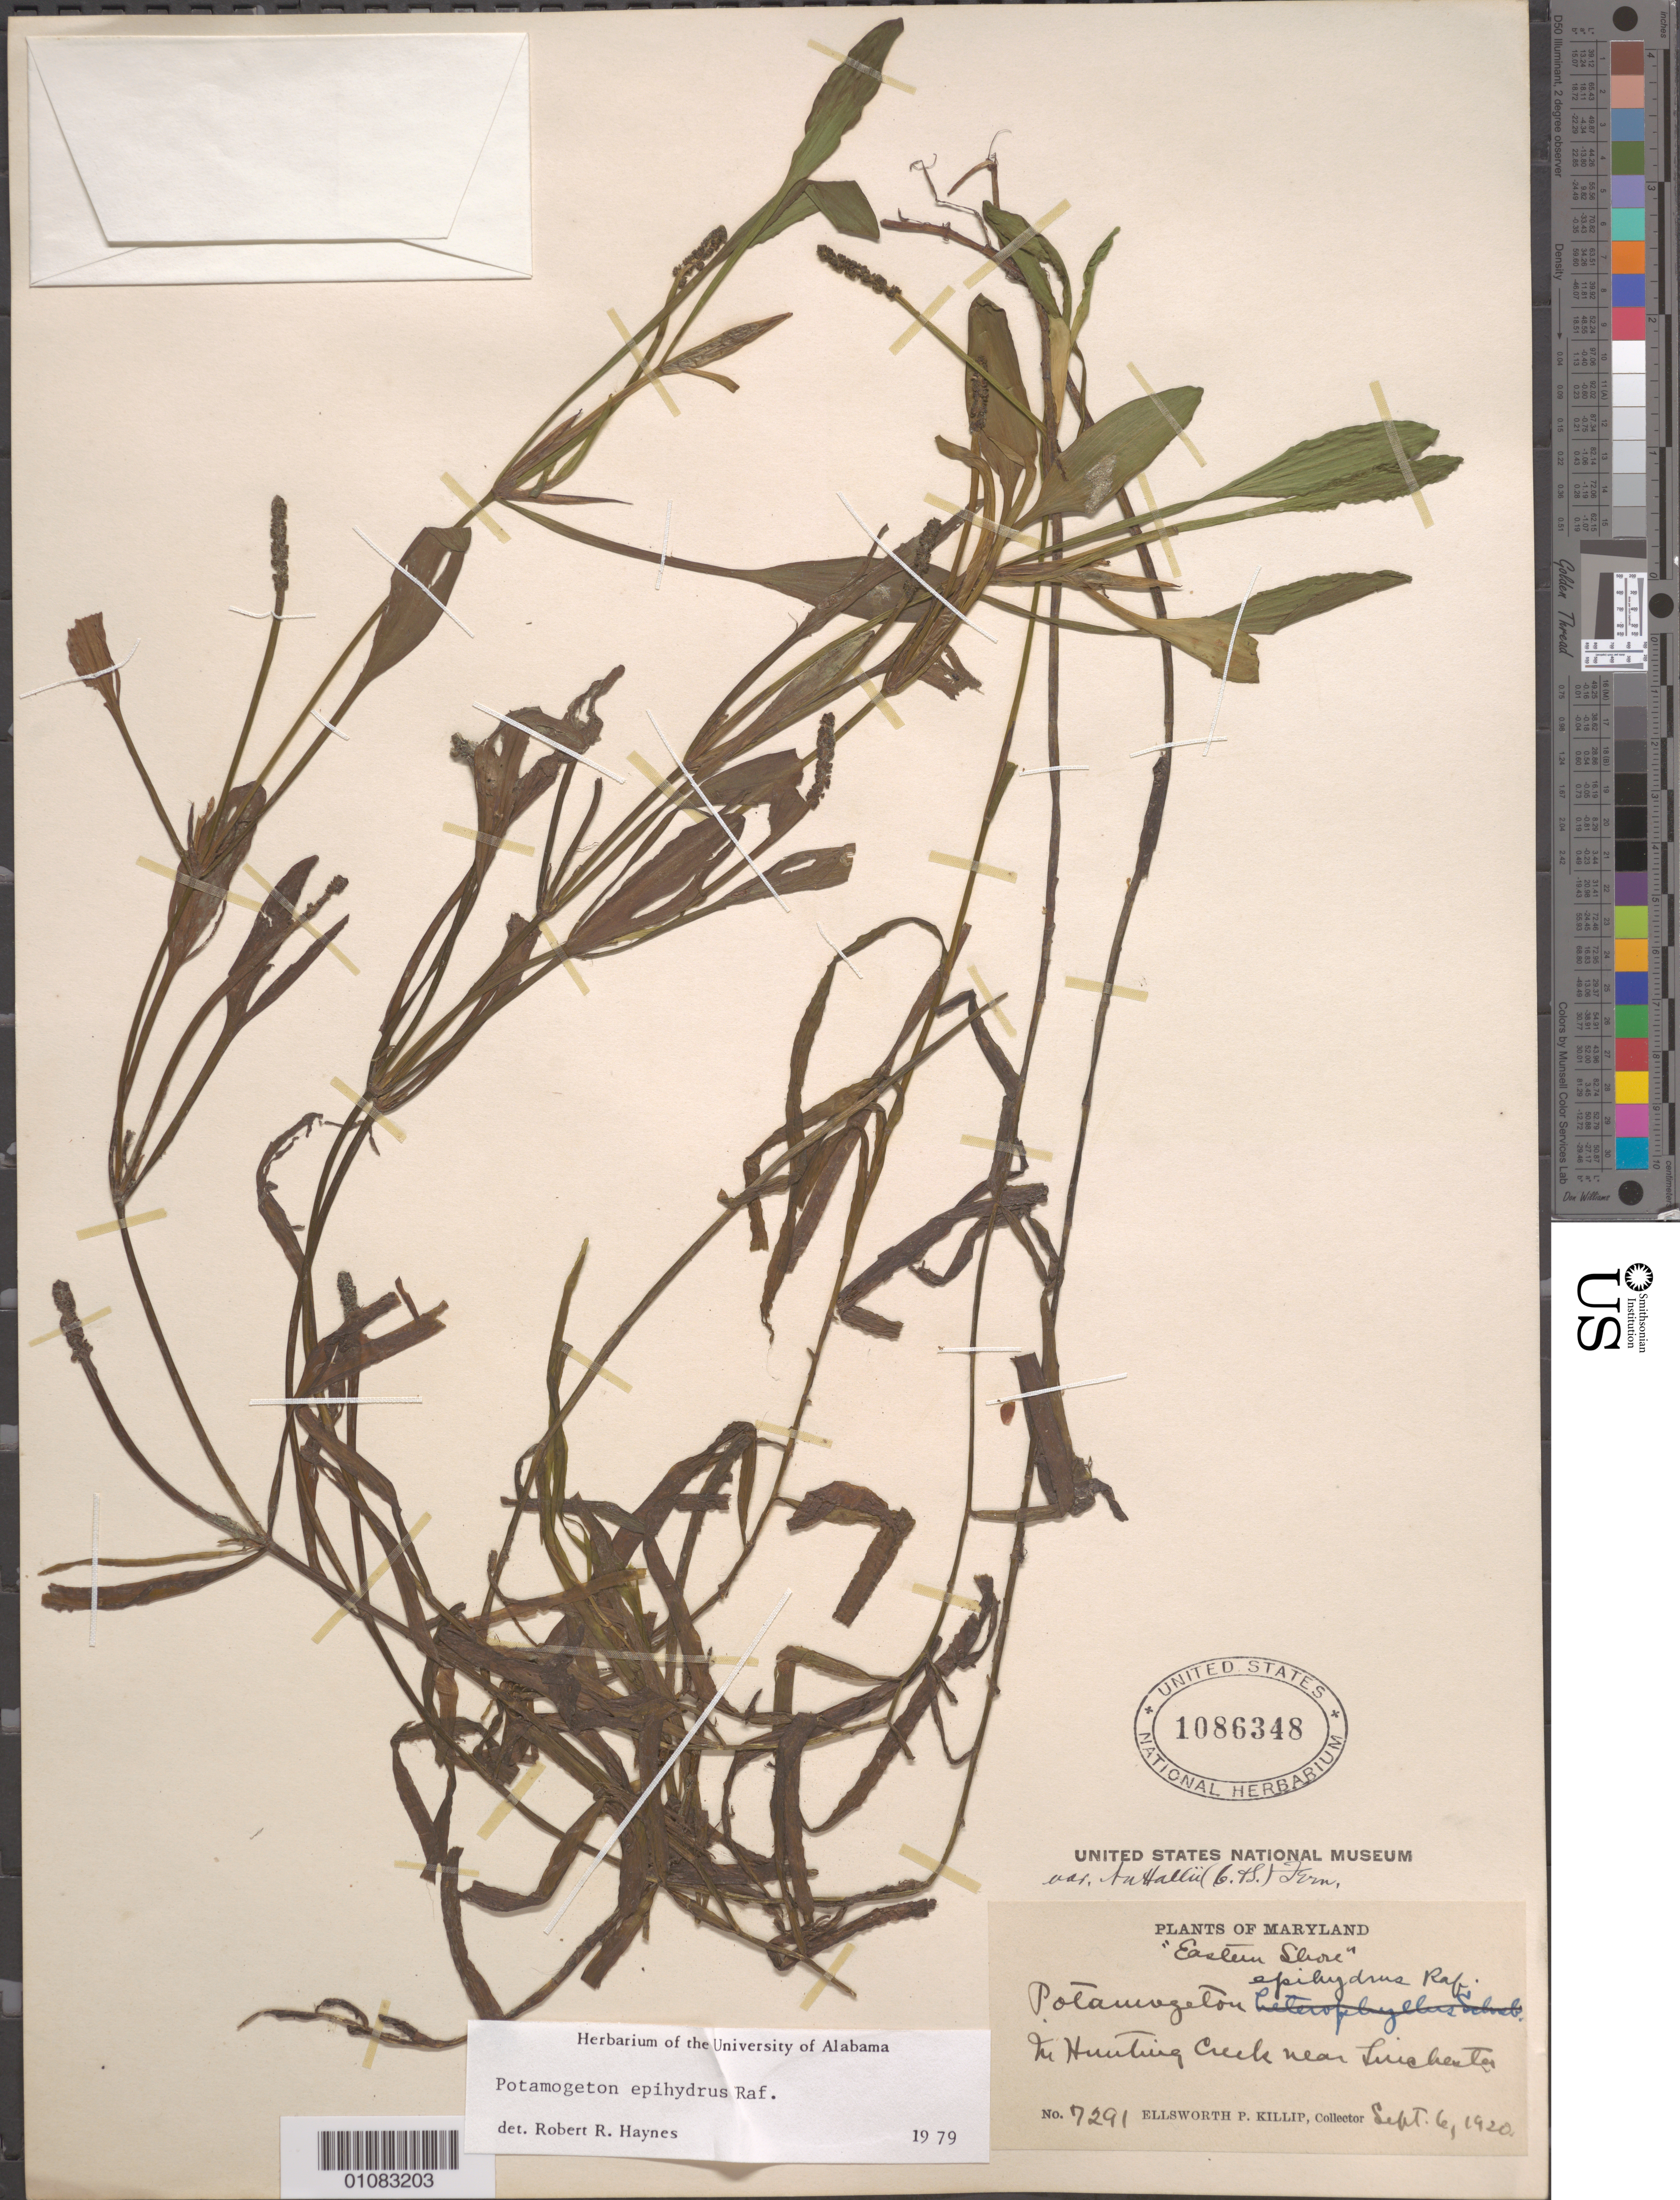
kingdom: Plantae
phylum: Tracheophyta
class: Liliopsida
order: Alismatales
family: Potamogetonaceae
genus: Potamogeton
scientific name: Potamogeton epihydrus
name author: Raf.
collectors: E. P. Killip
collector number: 7291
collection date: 1920-09-06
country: United States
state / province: Maryland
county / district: Caroline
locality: "Eastern Shore", near Linchester, in Hunting Creek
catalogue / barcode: US 1086348